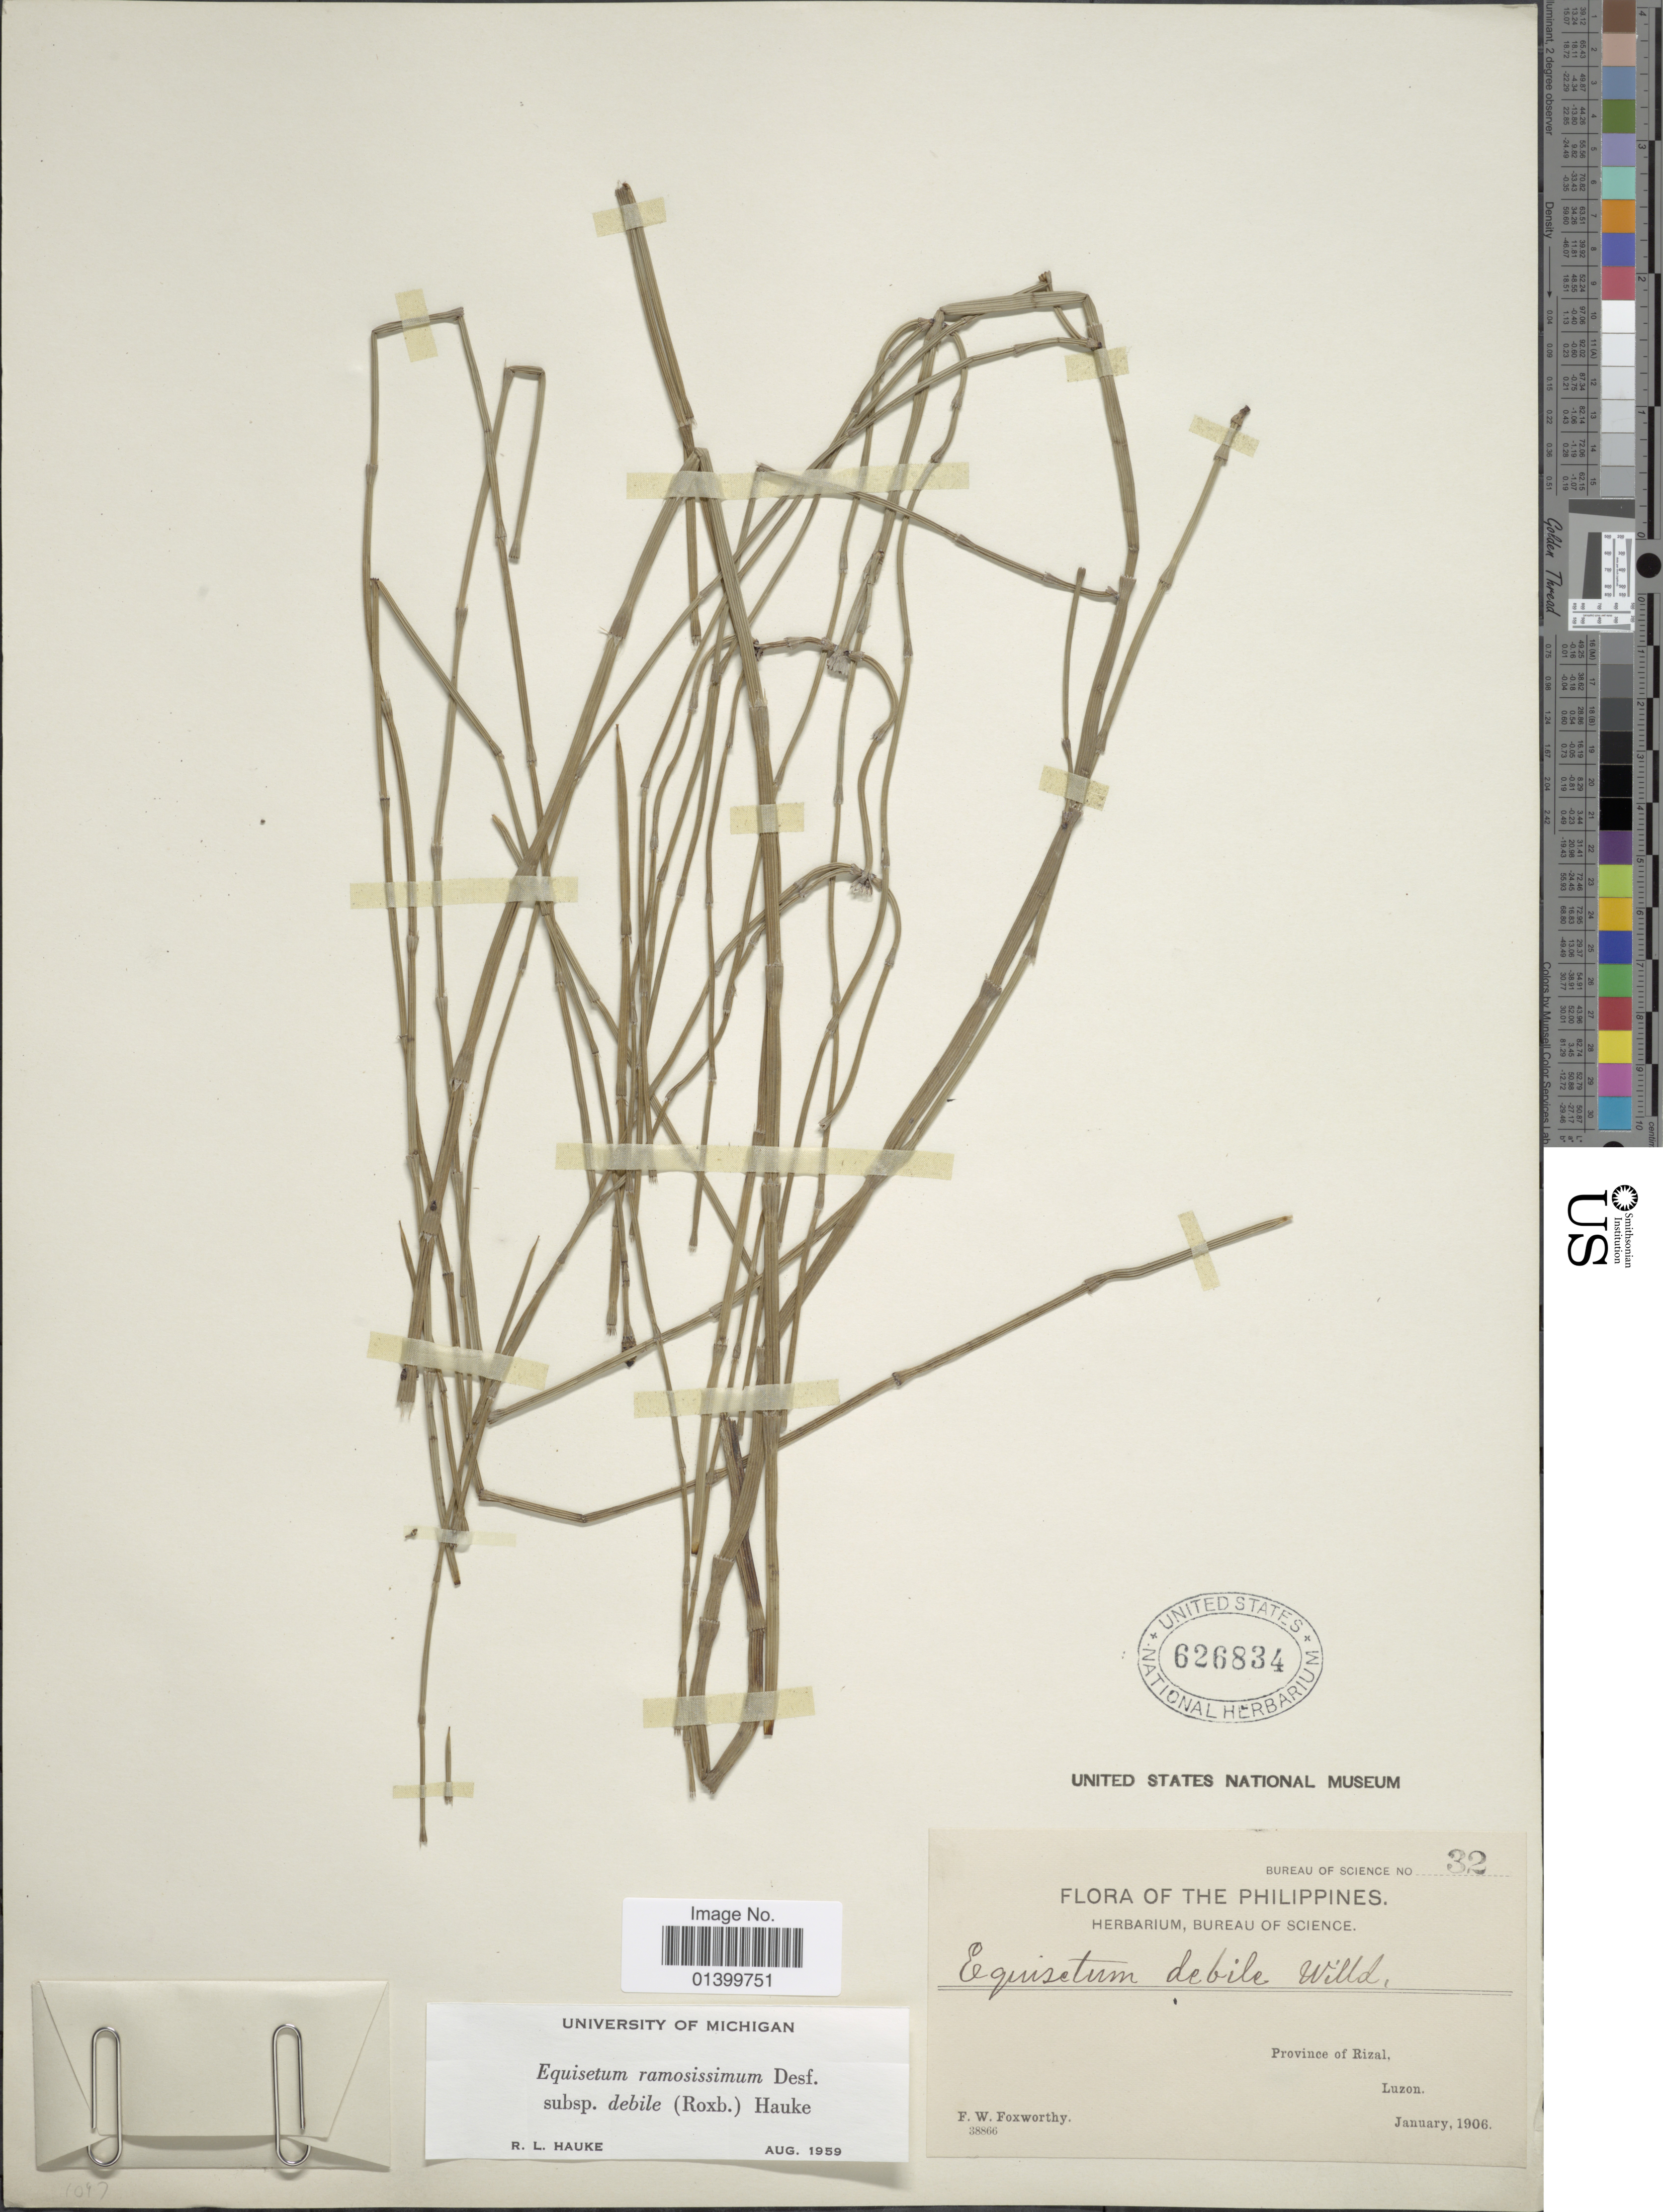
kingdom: Plantae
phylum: Tracheophyta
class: Polypodiopsida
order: Equisetales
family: Equisetaceae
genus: Equisetum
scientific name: Equisetum ramosissimum subsp. debile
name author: (Roxb. ex Vaucher) Hauke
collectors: F. W. Foxworthy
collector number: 32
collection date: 1906-01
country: Philippines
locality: Flora of the Philippines. Province of Rizal, Luzon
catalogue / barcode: US 626834